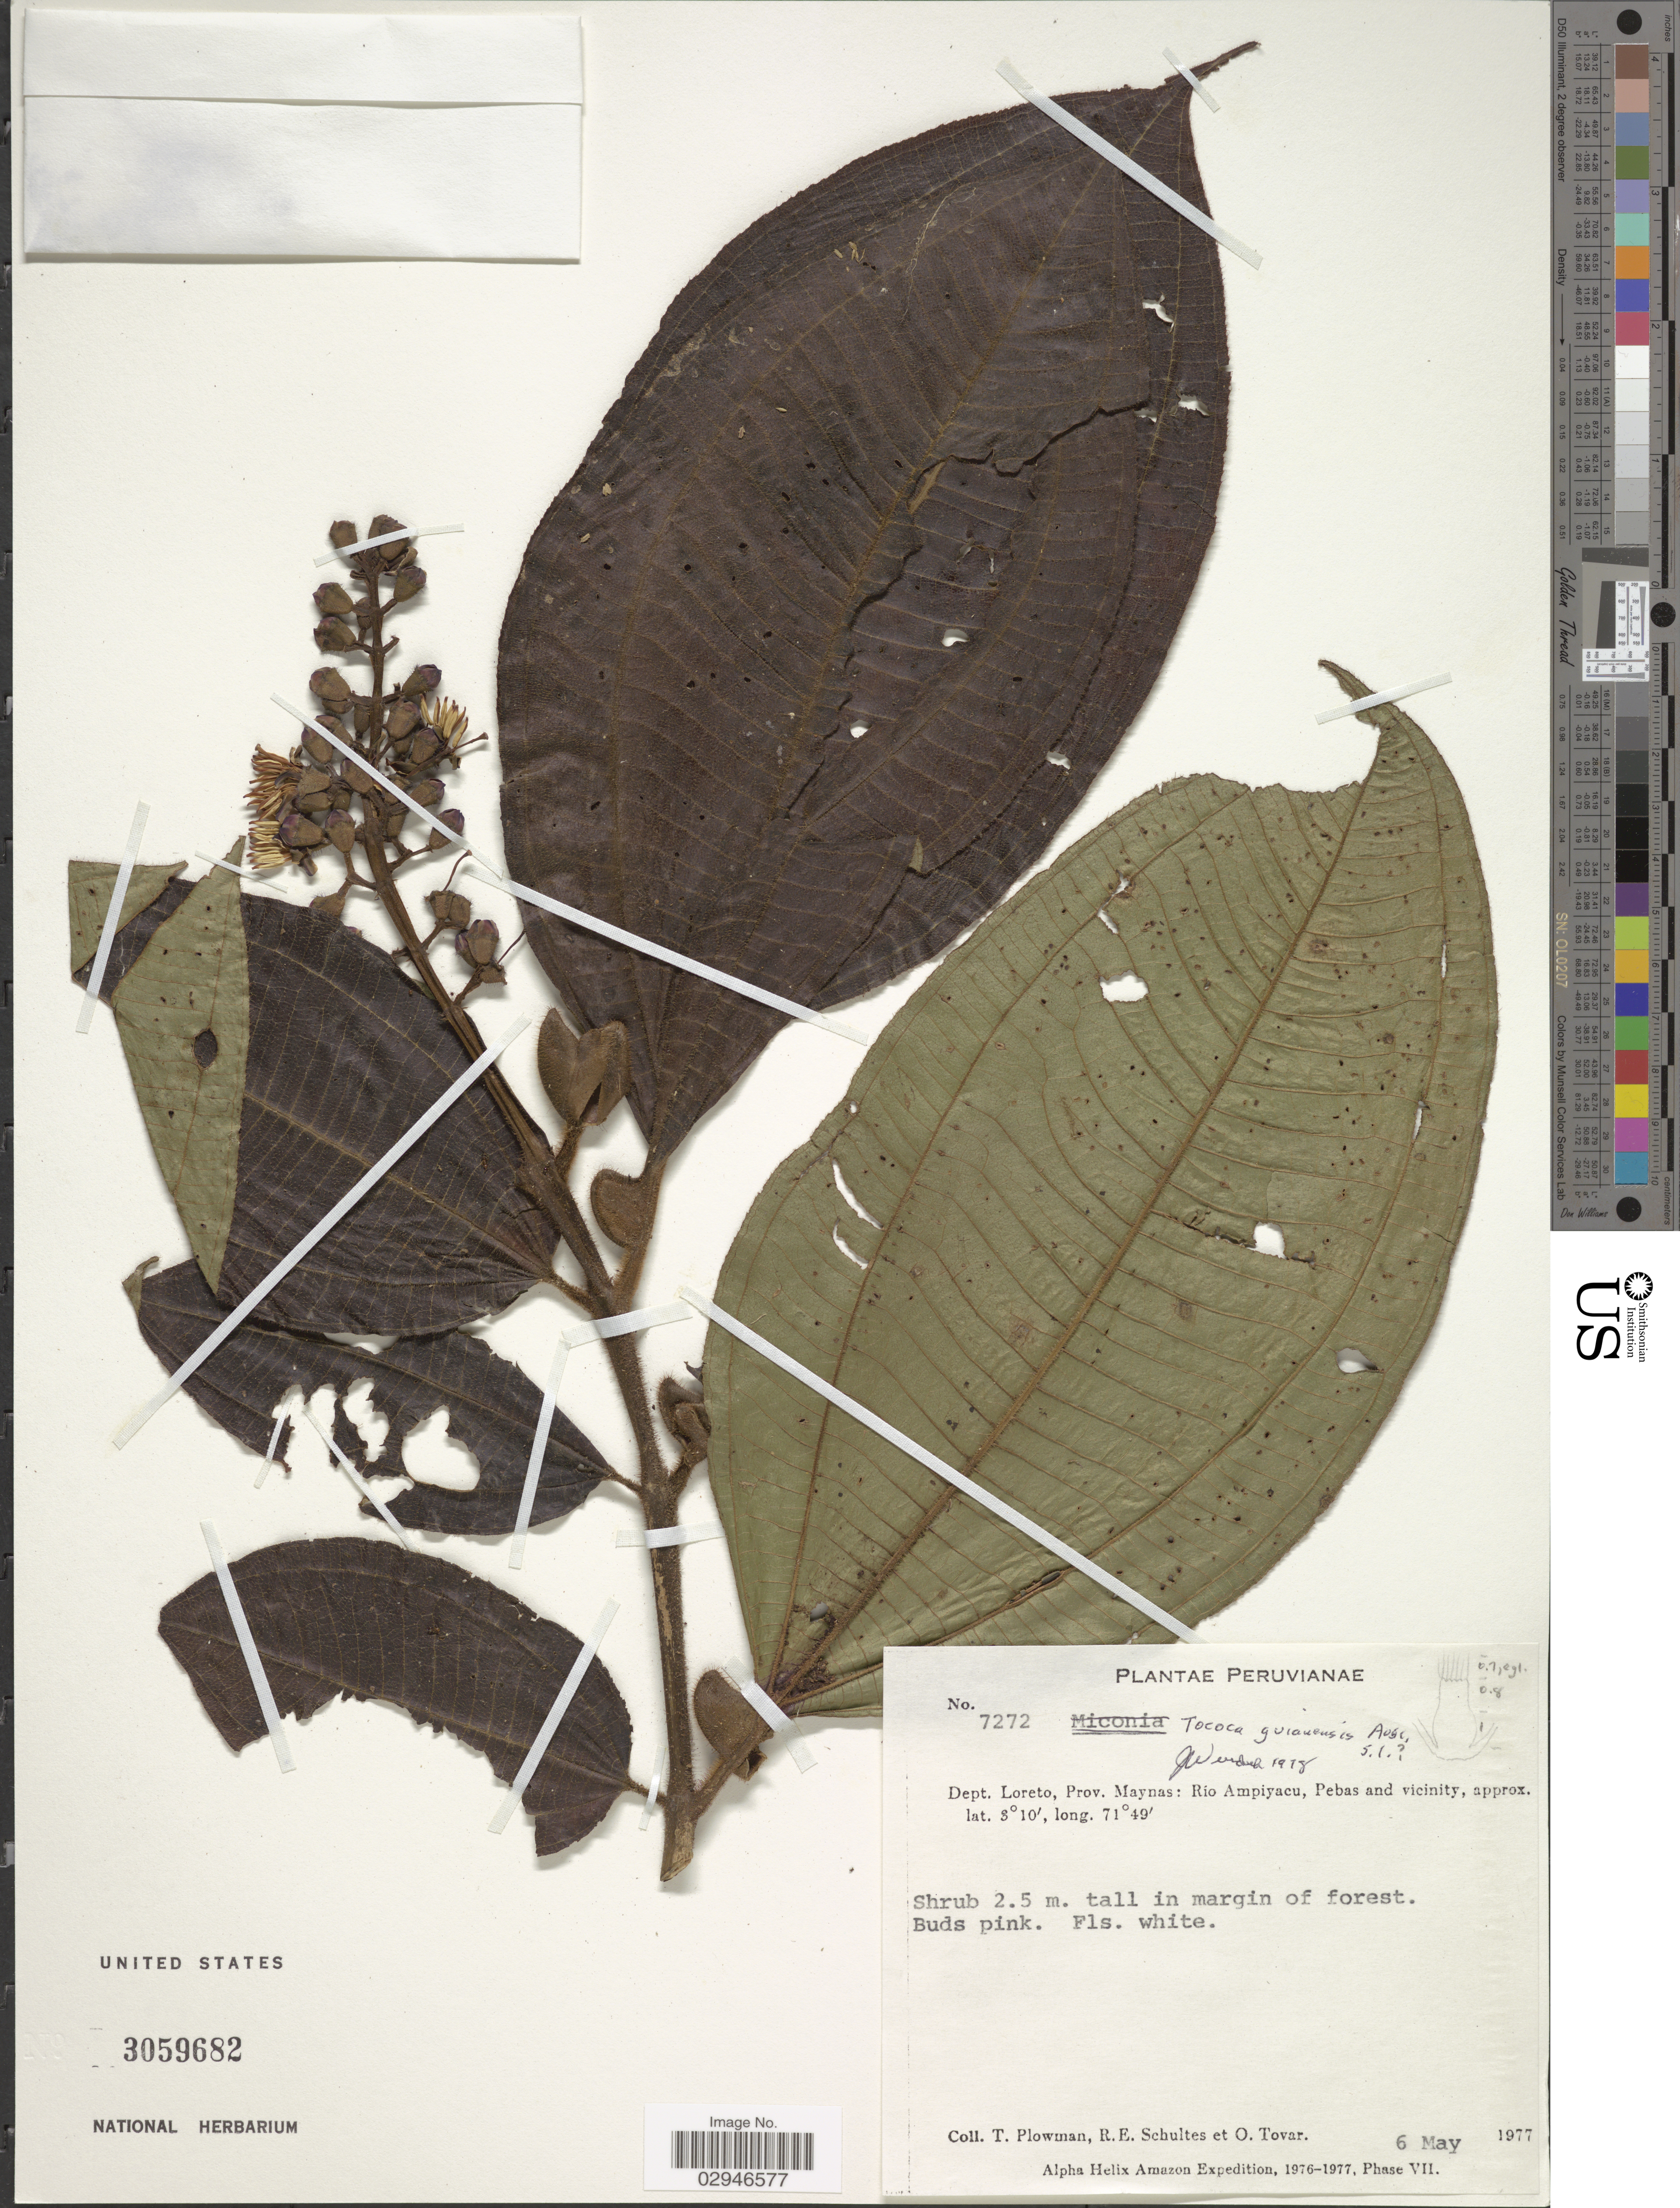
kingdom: Plantae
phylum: Tracheophyta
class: Magnoliopsida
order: Myrtales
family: Melastomataceae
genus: Tococa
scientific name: Tococa guianensis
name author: Aubl.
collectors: T. Plowman, R. E. Schultes & Ó. Tovar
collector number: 7272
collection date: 1977-05-06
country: Peru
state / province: Loreto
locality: Dept. Loreto, Prov. Maynas, Rio Ampiyacu, Pebas and vicinity.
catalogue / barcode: US 3059682